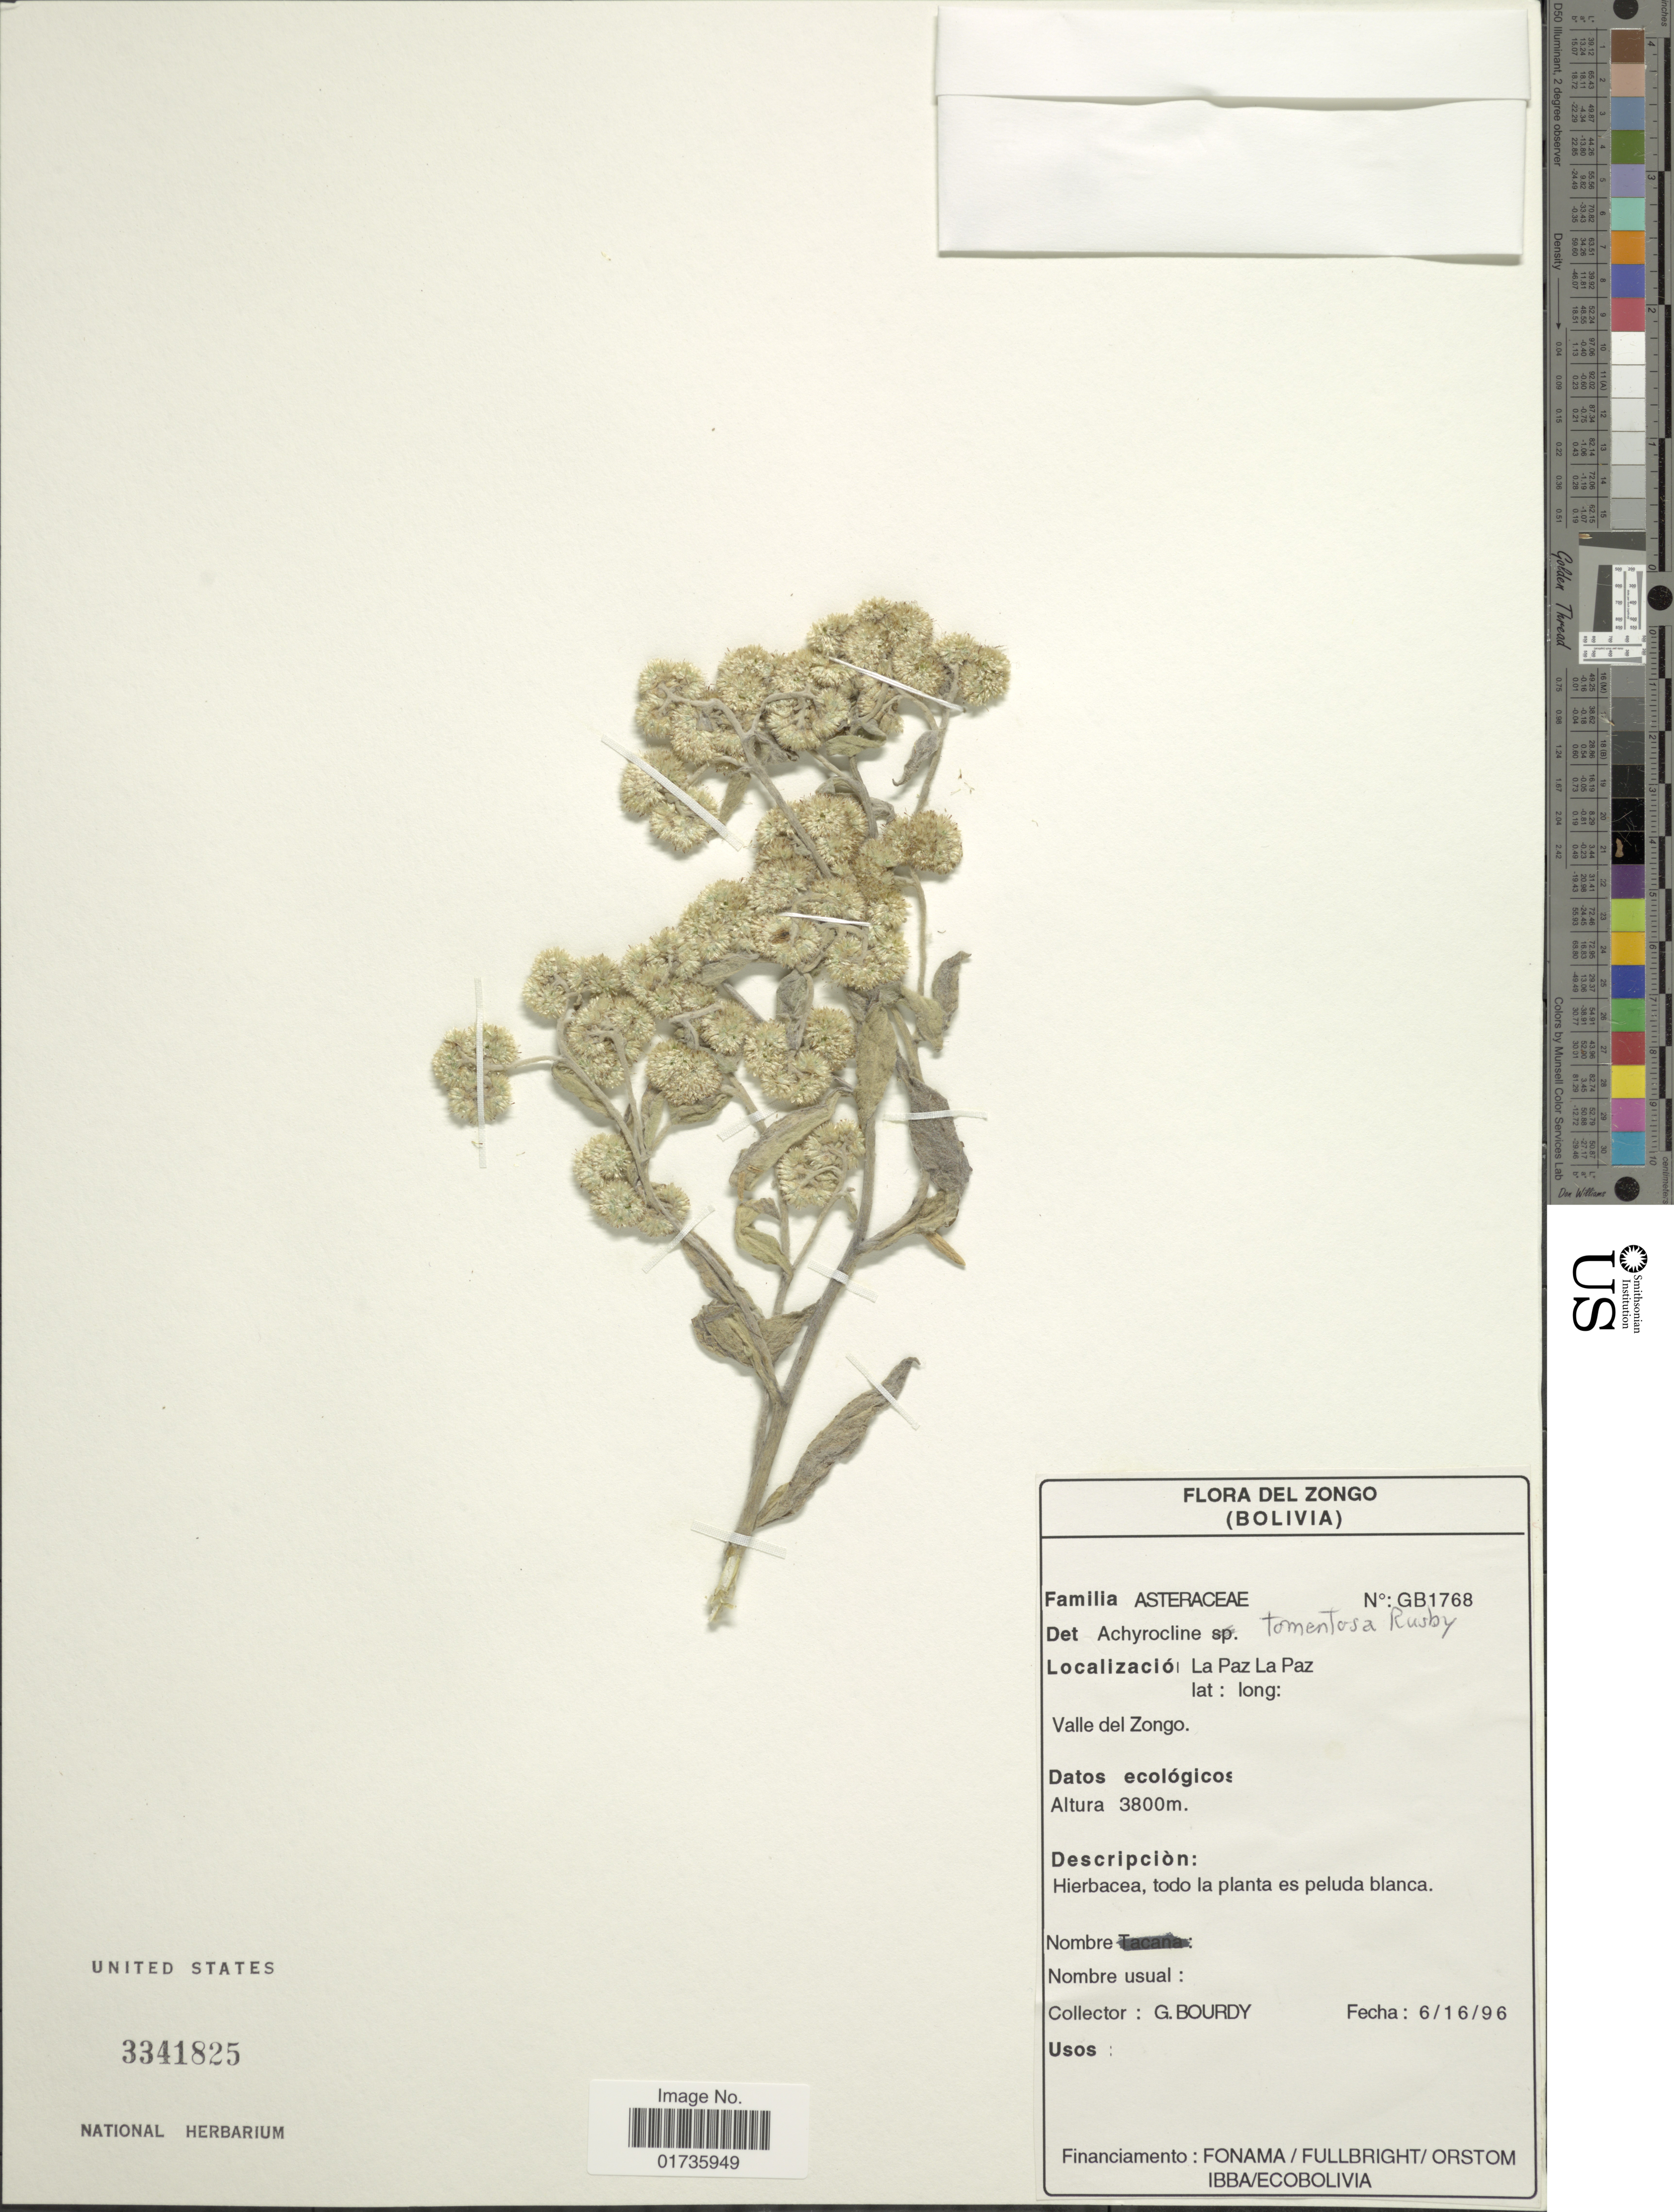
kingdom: Plantae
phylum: Tracheophyta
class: Magnoliopsida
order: Asterales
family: Asteraceae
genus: Achyrocline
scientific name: Achyrocline tomentosa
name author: Rusby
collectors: G. Bourdy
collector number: GB1768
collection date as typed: Transcribed d/m/y: 16/6/96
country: Bolivia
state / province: La Paz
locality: Del Zongo, La Paz La Paz, valle del Zongo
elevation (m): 3800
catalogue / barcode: US 3341825